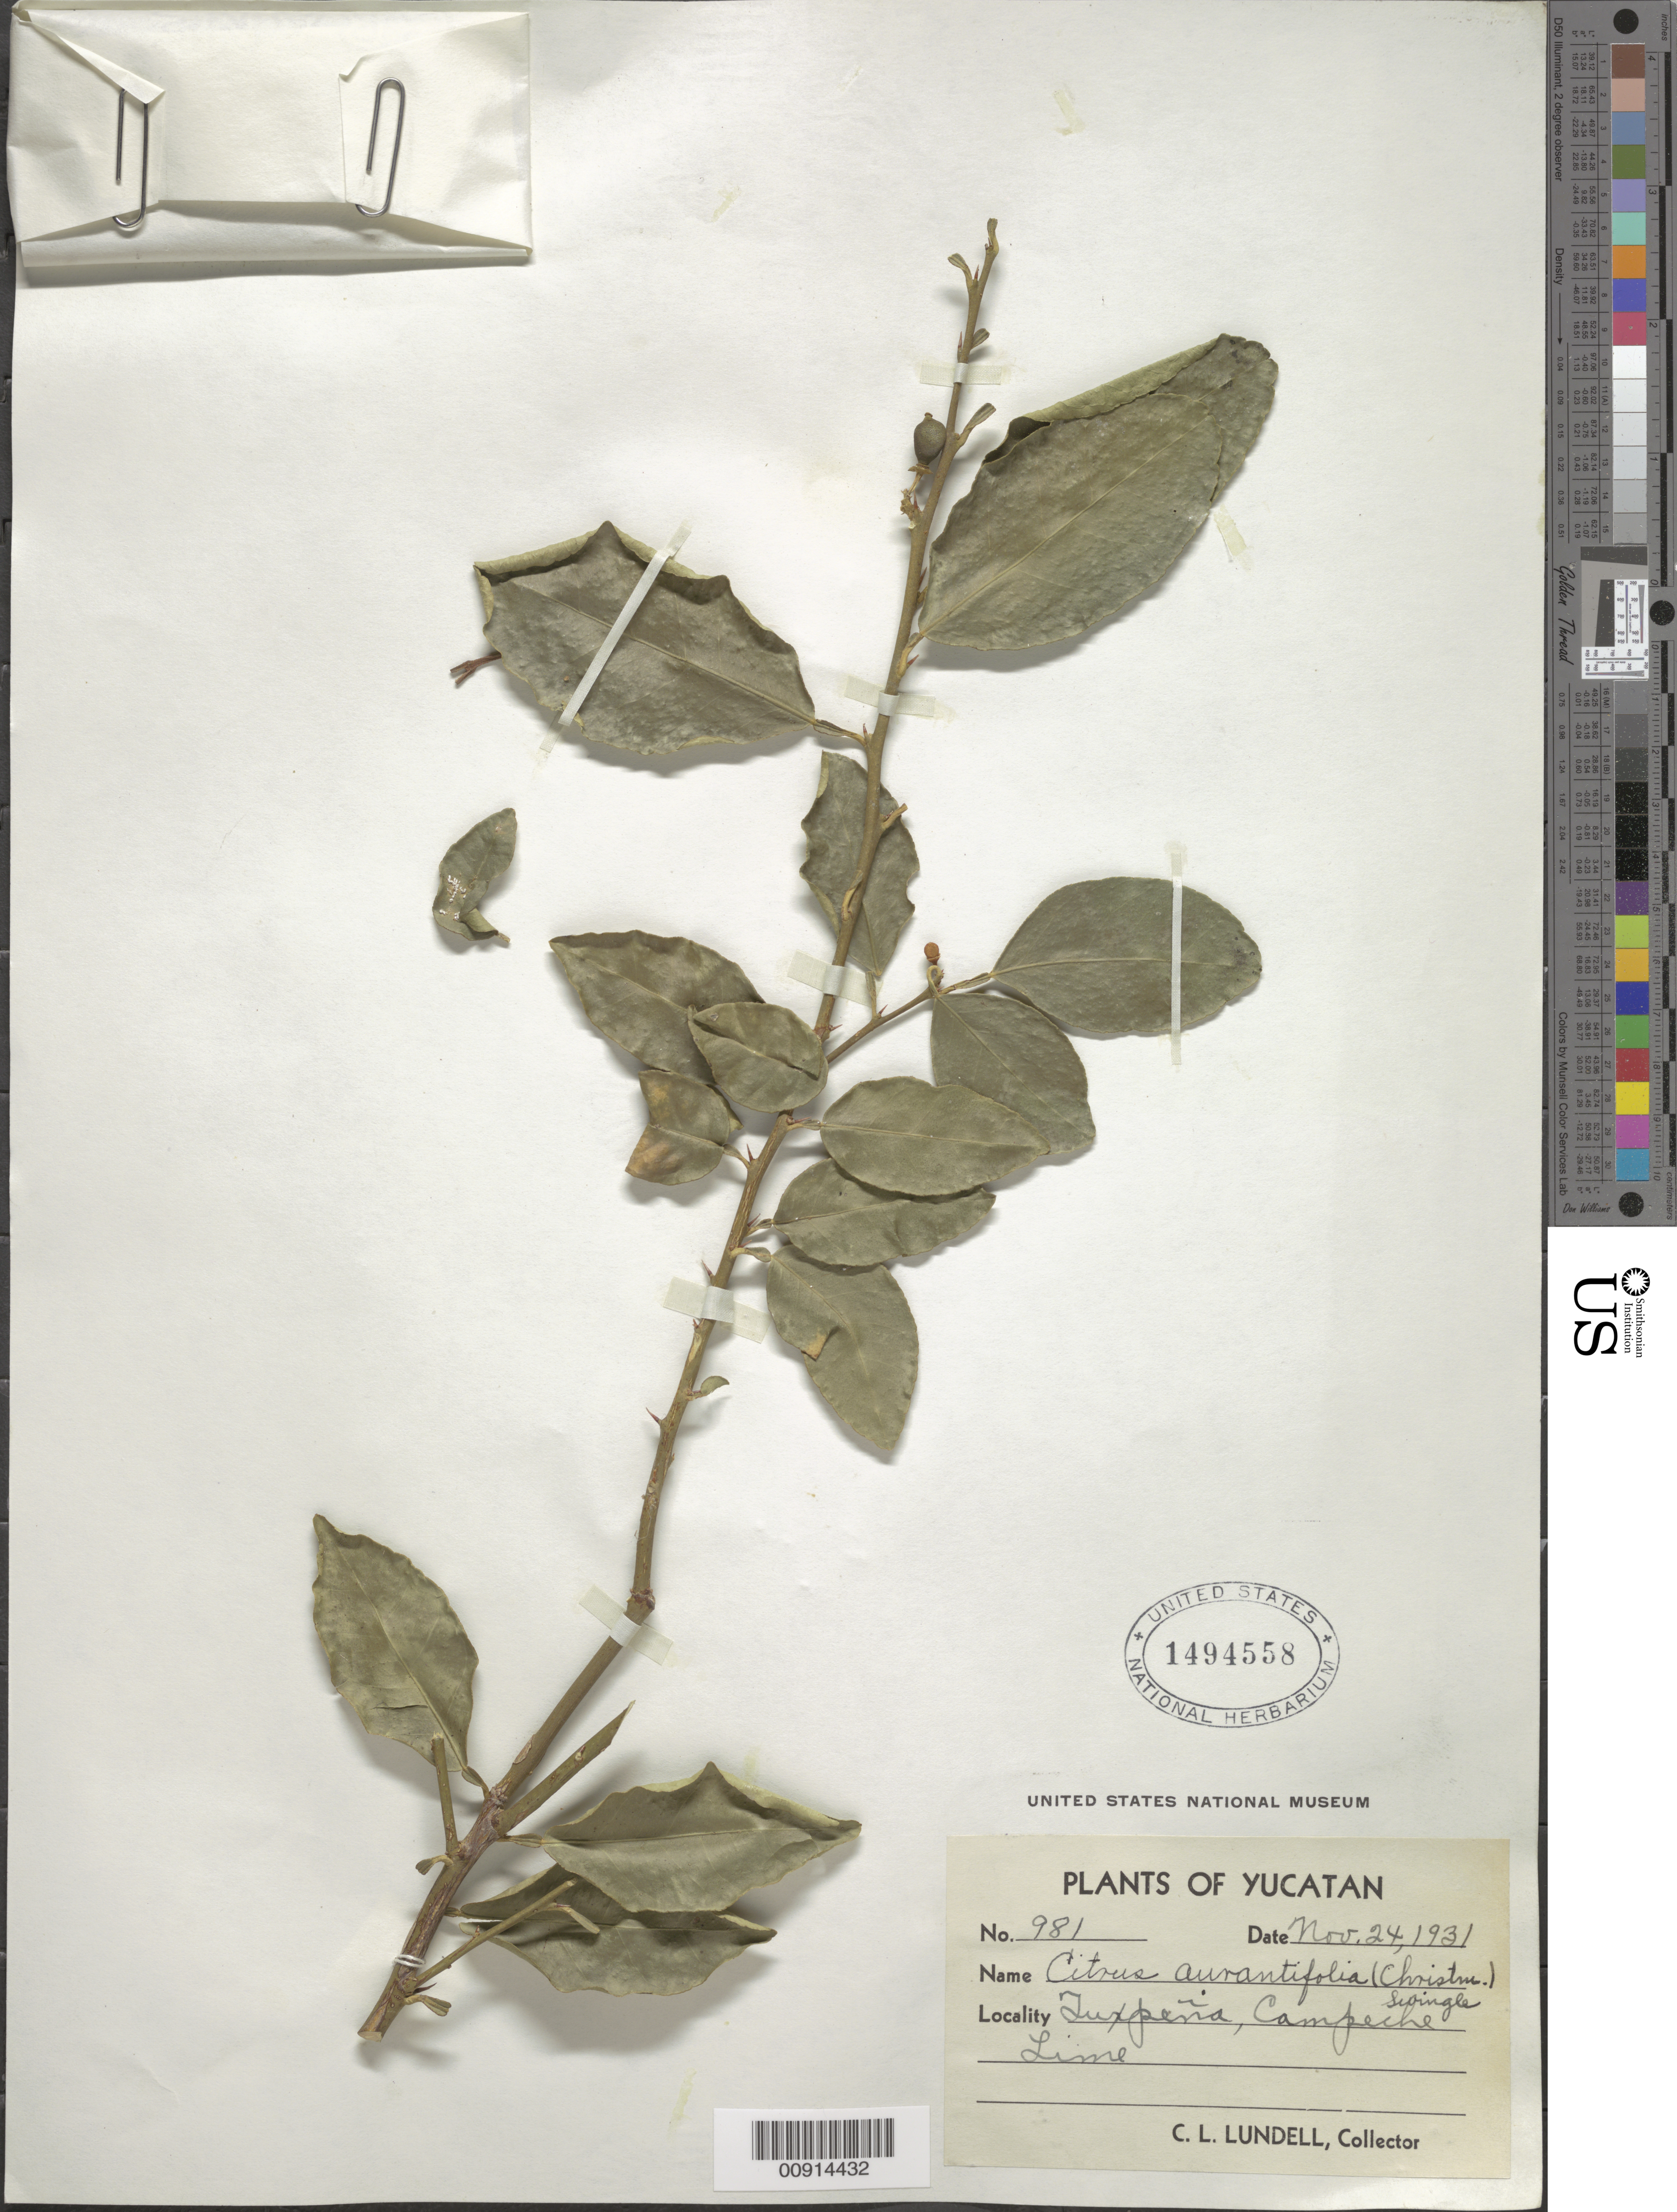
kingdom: Plantae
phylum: Tracheophyta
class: Magnoliopsida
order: Sapindales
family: Rutaceae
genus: Citrus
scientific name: Citrus x aurantifolia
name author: (Christm.) Swingle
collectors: C. L. Lundell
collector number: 981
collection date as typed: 24 Nov 1931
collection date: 1931-11-24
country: Mexico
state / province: Campeche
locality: Tuxpeña, Campeche.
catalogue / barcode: US 1494558